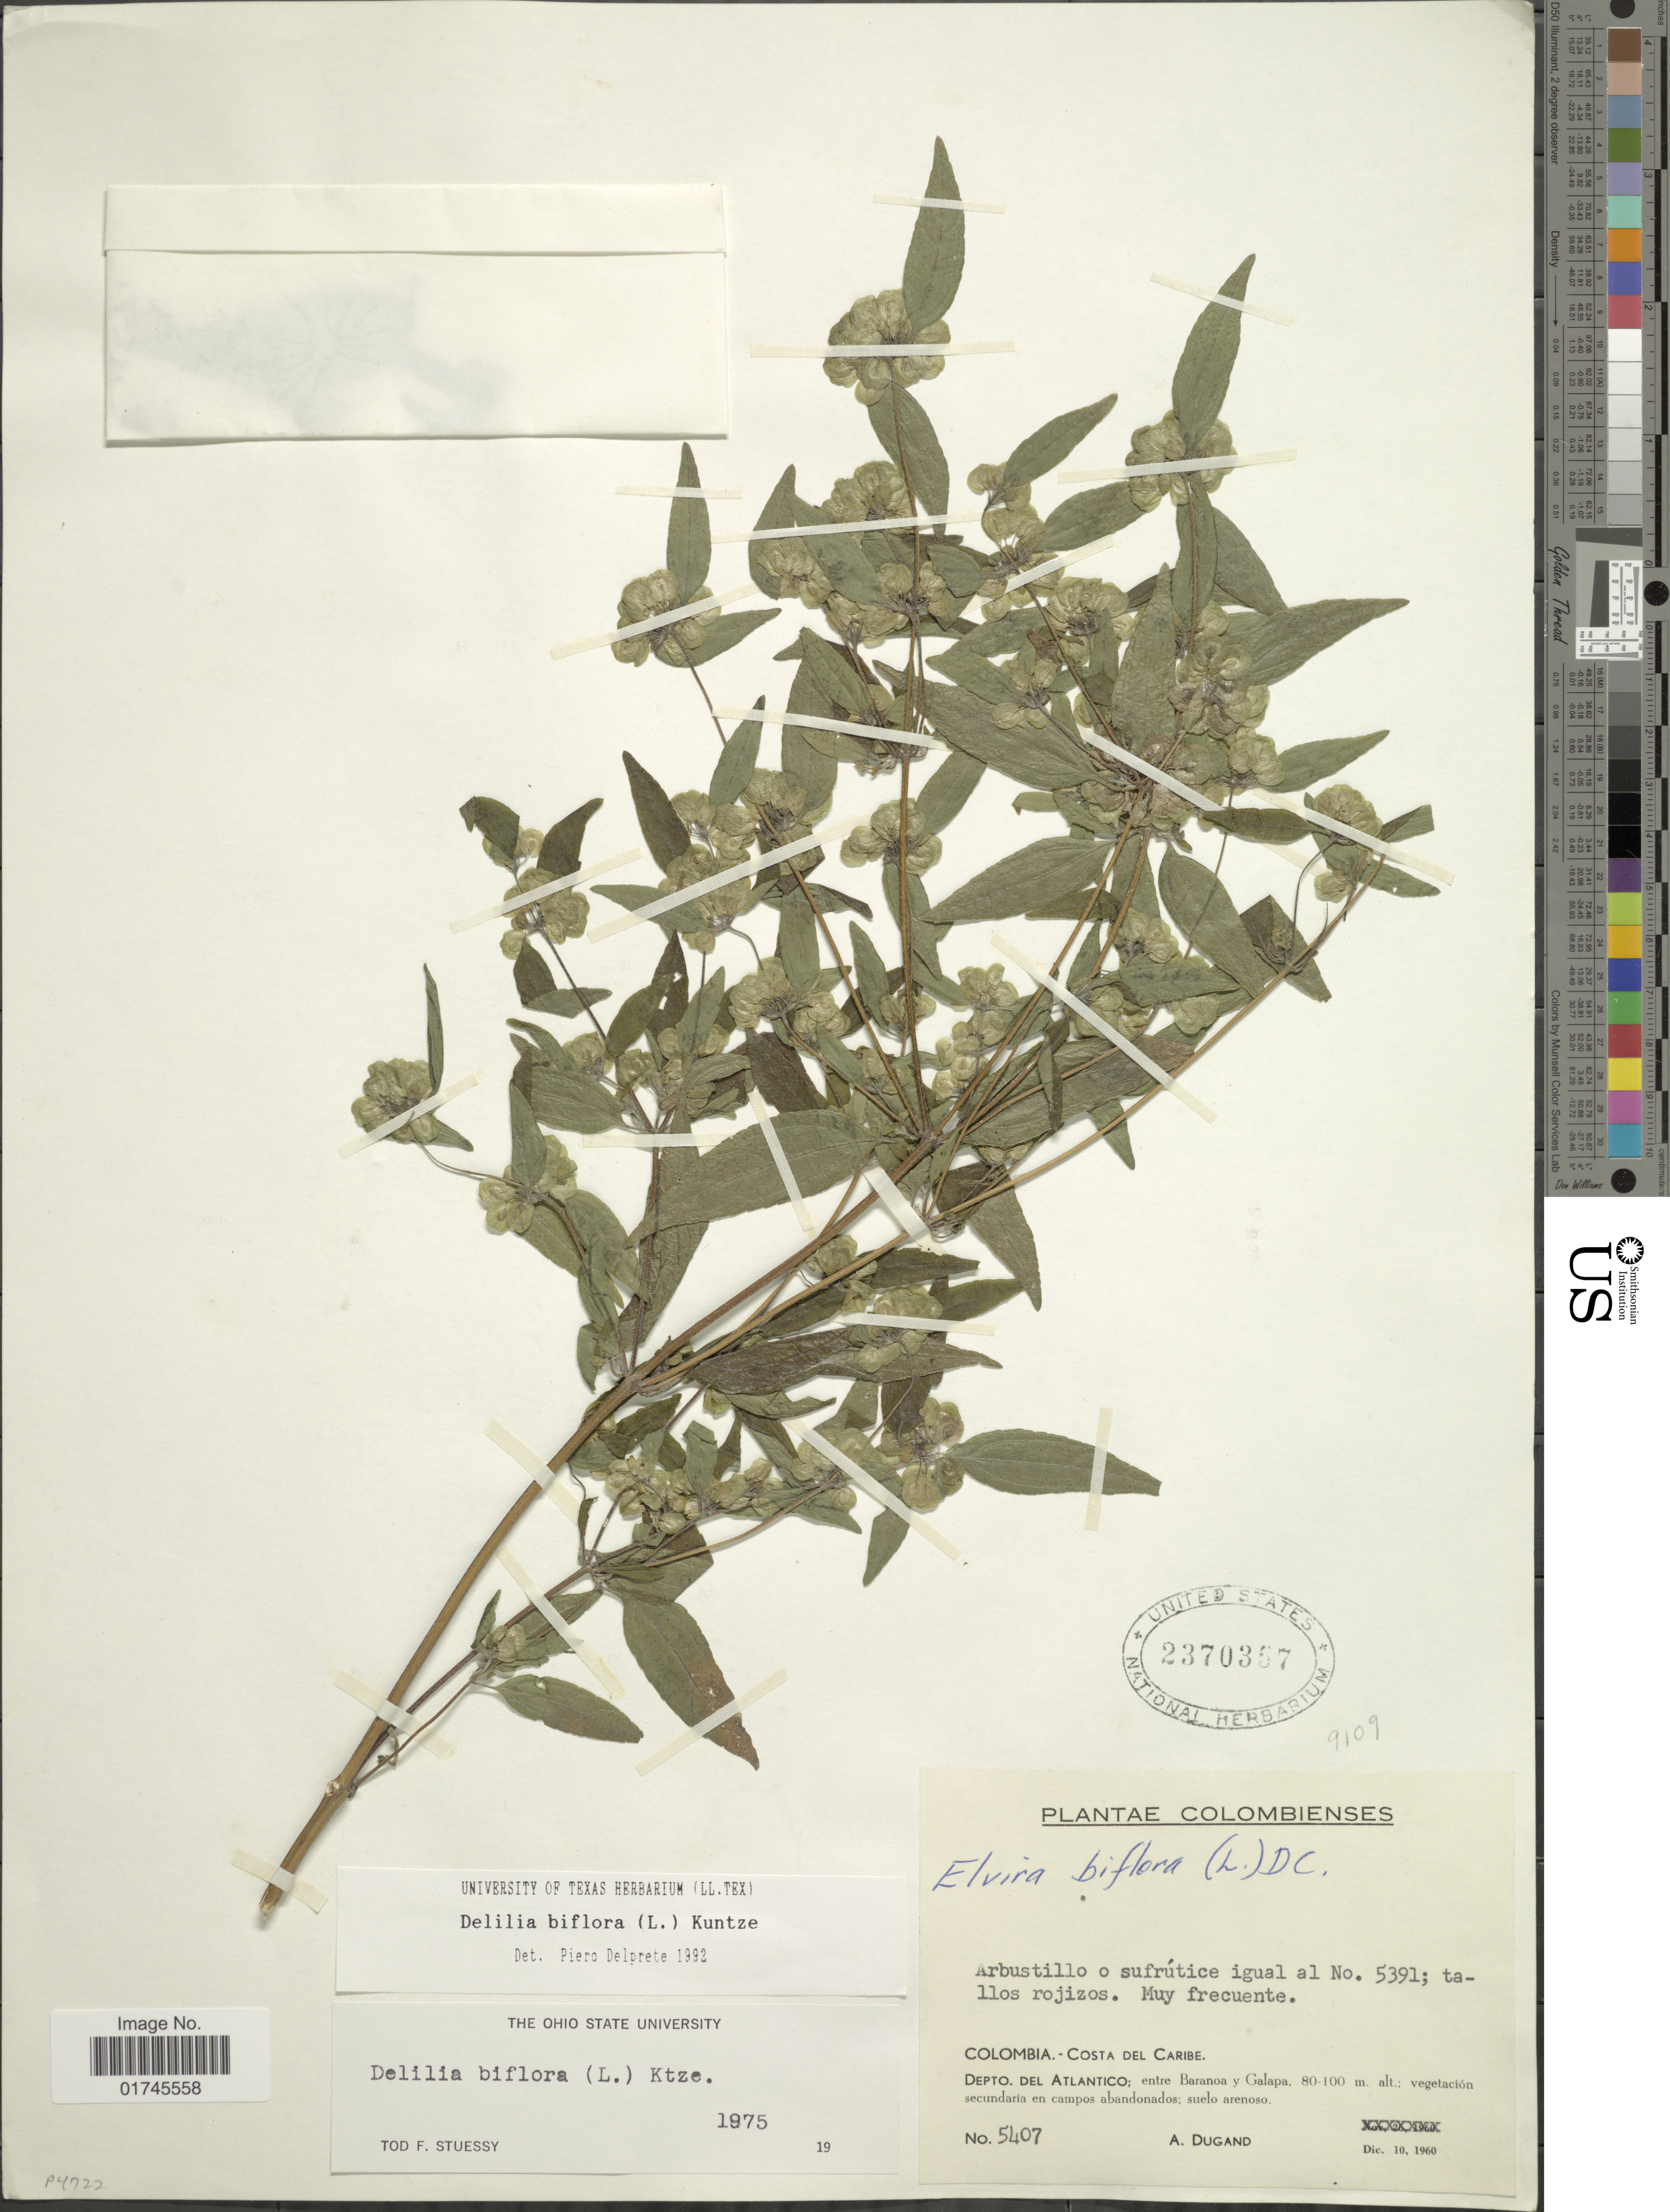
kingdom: Plantae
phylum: Tracheophyta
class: Magnoliopsida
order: Asterales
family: Asteraceae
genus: Delilia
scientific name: Delilia biflora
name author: (L.) Kuntze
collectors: A. Dugand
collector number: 5407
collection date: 1960-12-10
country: Colombia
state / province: Atlántico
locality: Costa del Caribe, Depto del Atlantico; entre Baranoa u Galapa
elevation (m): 80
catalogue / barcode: US 2370367